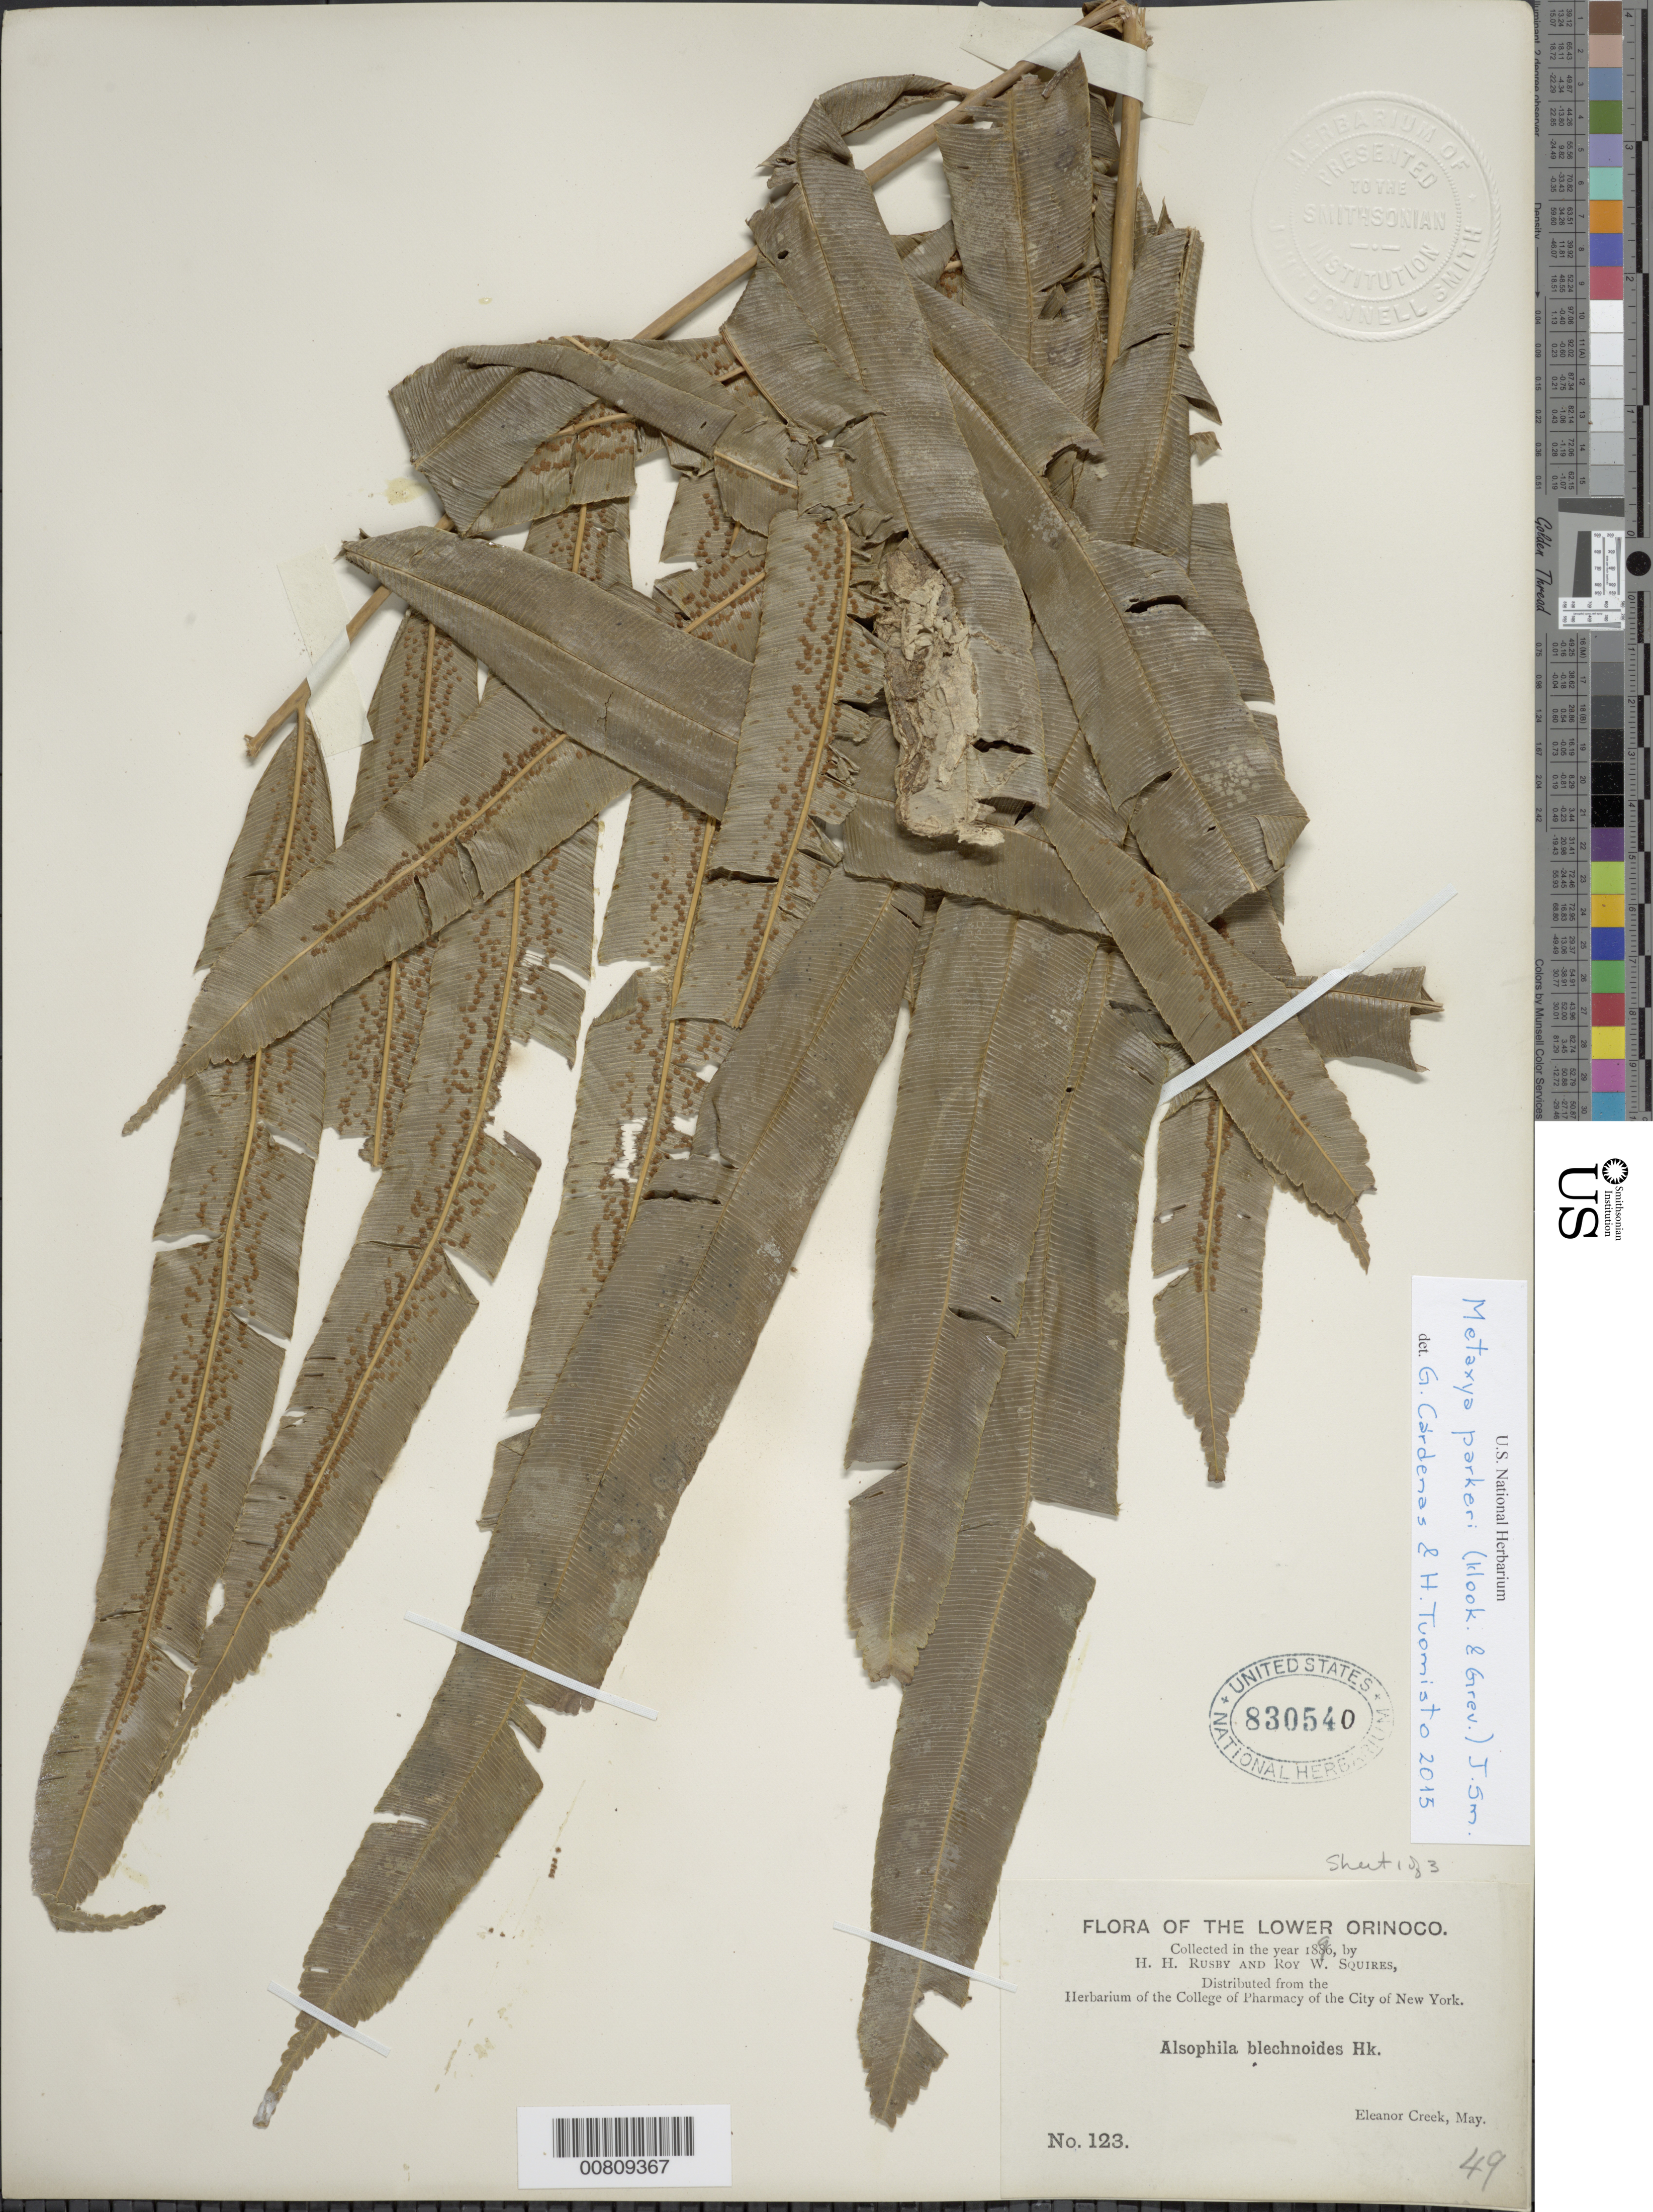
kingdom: Plantae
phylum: Tracheophyta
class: Polypodiopsida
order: Cyatheales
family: Metaxyaceae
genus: Metaxya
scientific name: Metaxya parkeri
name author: (Hook. & Grev.) J. Sm.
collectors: H. H. Rusby & R. Squires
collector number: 123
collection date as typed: May 1896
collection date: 1896-05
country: Venezuela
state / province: Delta Amacuro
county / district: Antonio Díaz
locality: Lower Orinoco, Eleanor Creek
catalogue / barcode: US 830540